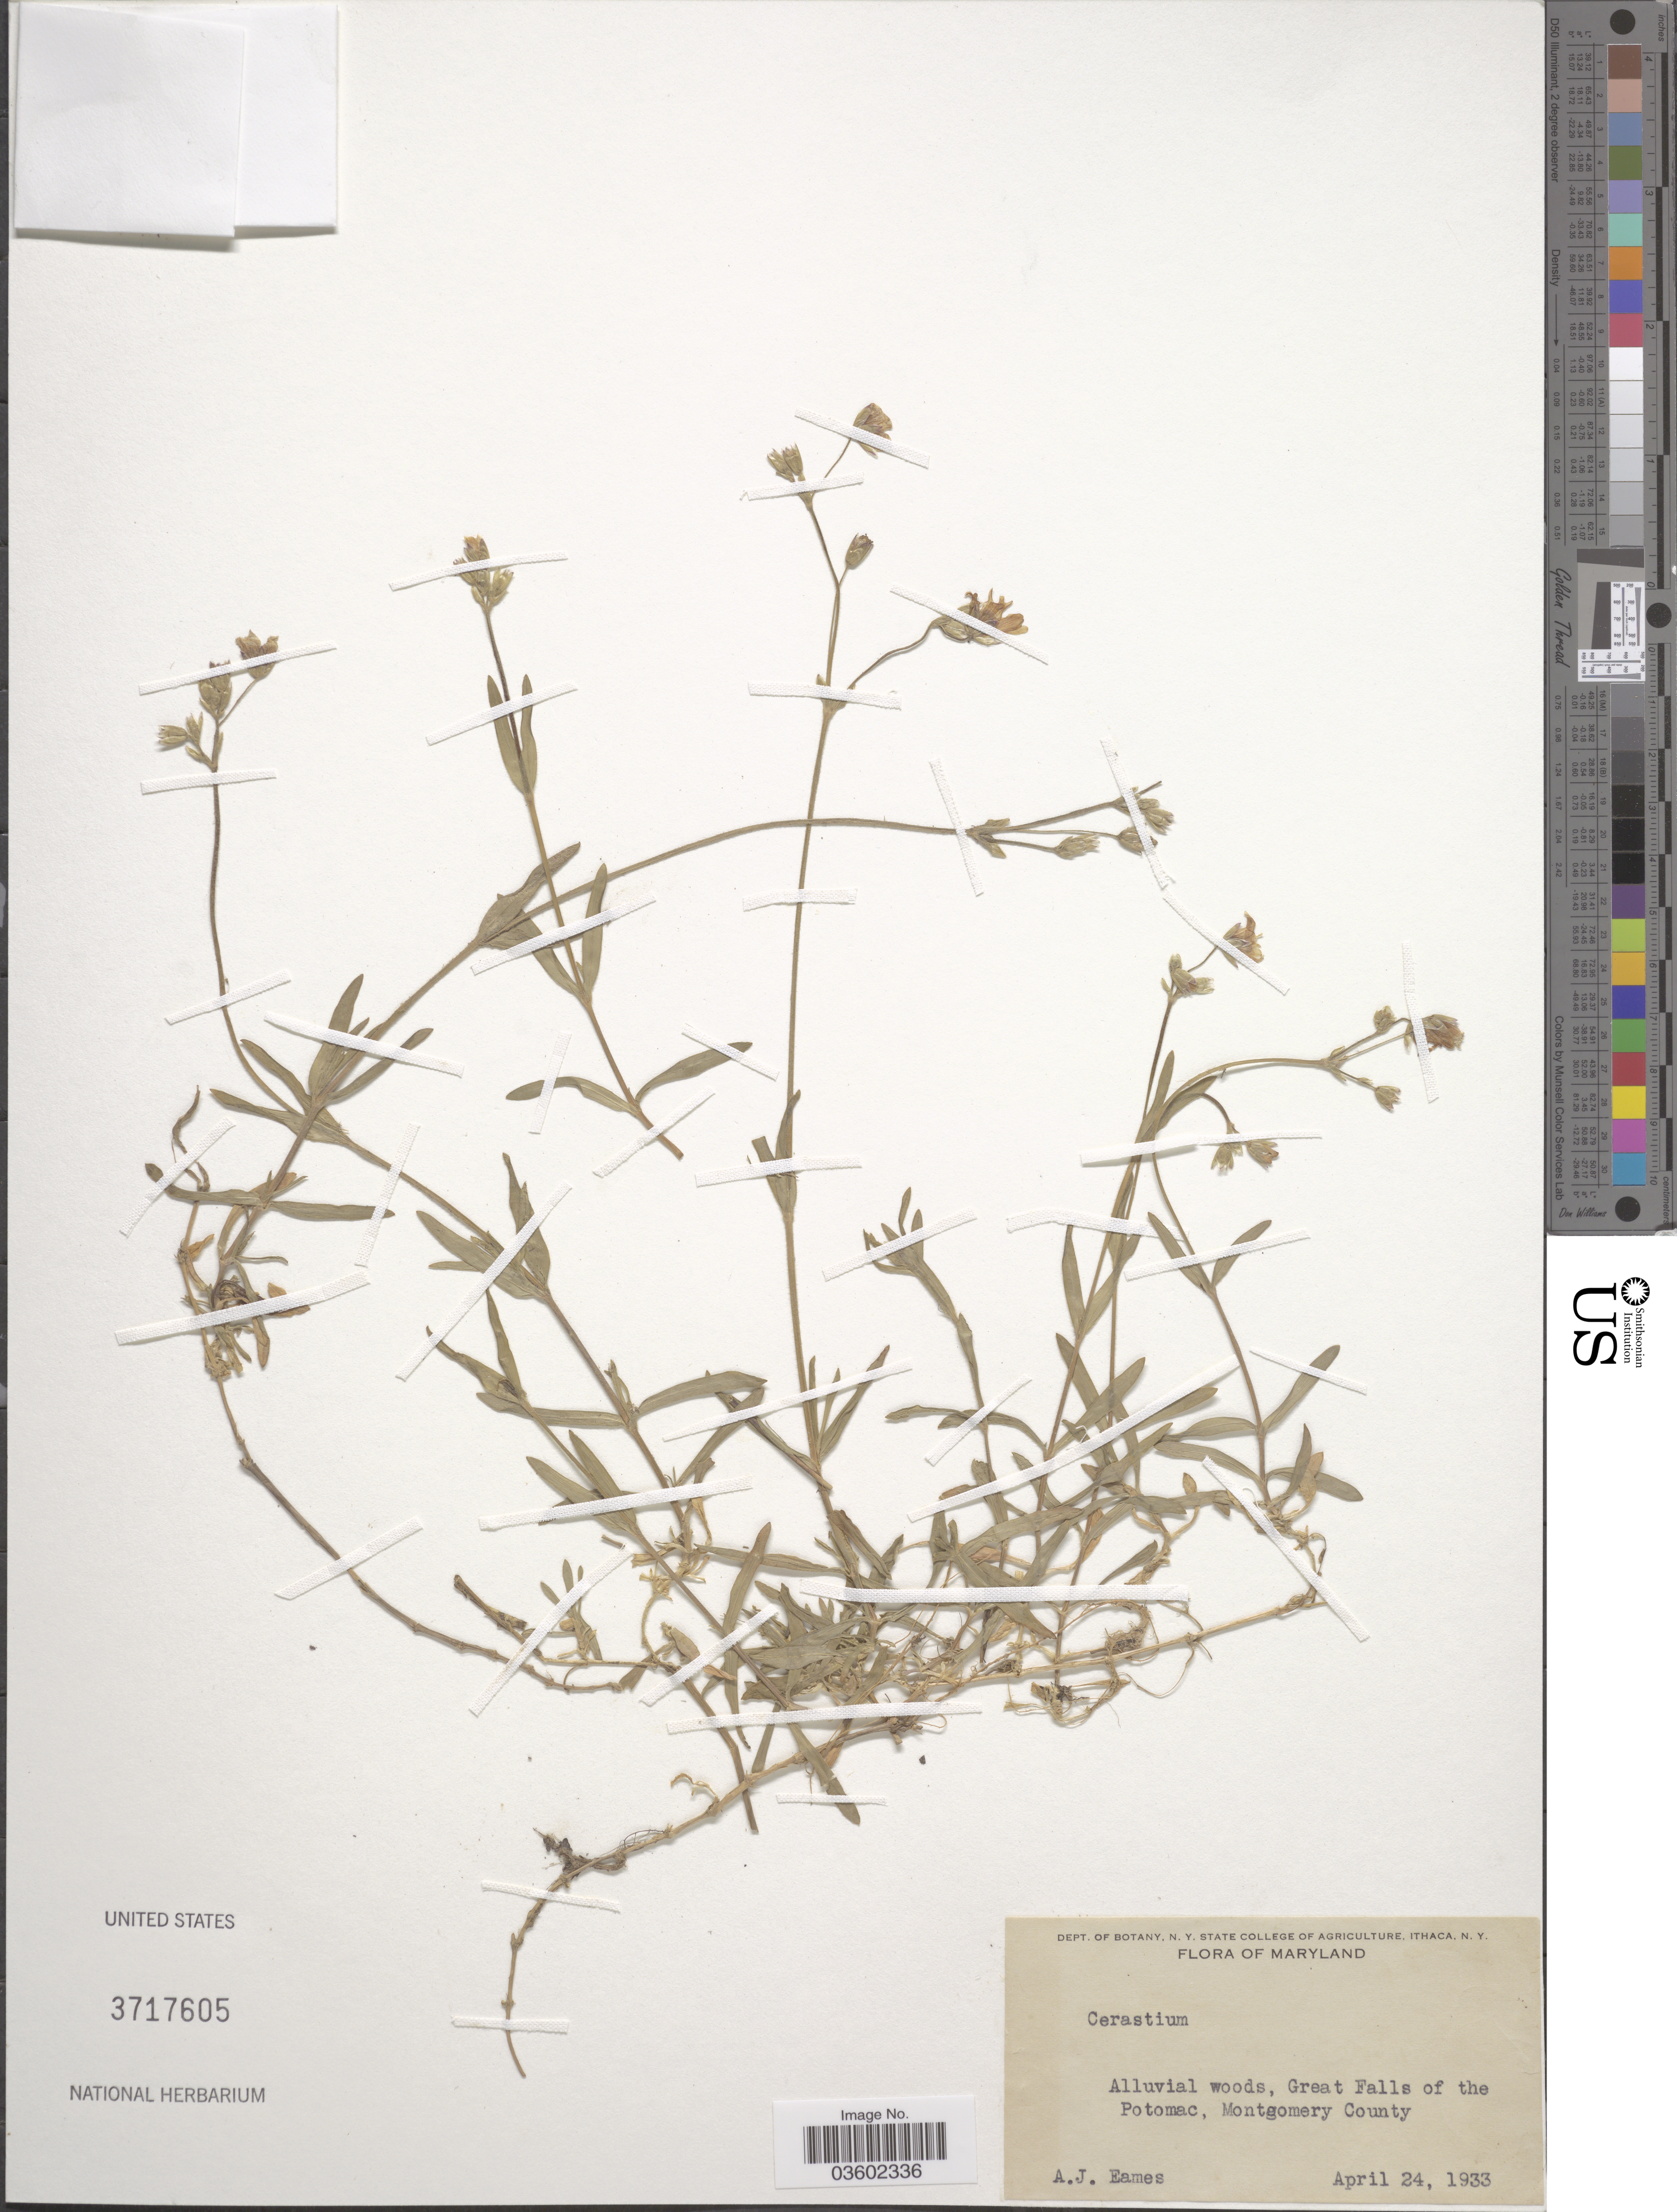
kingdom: Plantae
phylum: Tracheophyta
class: Magnoliopsida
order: Caryophyllales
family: Caryophyllaceae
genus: Cerastium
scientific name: Cerastium sp.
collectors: A. J. Eames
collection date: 1933-04-24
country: United States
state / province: Maryland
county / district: Montgomery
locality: Great Falls of the Potomac, Montgomery County.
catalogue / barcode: US 3717605